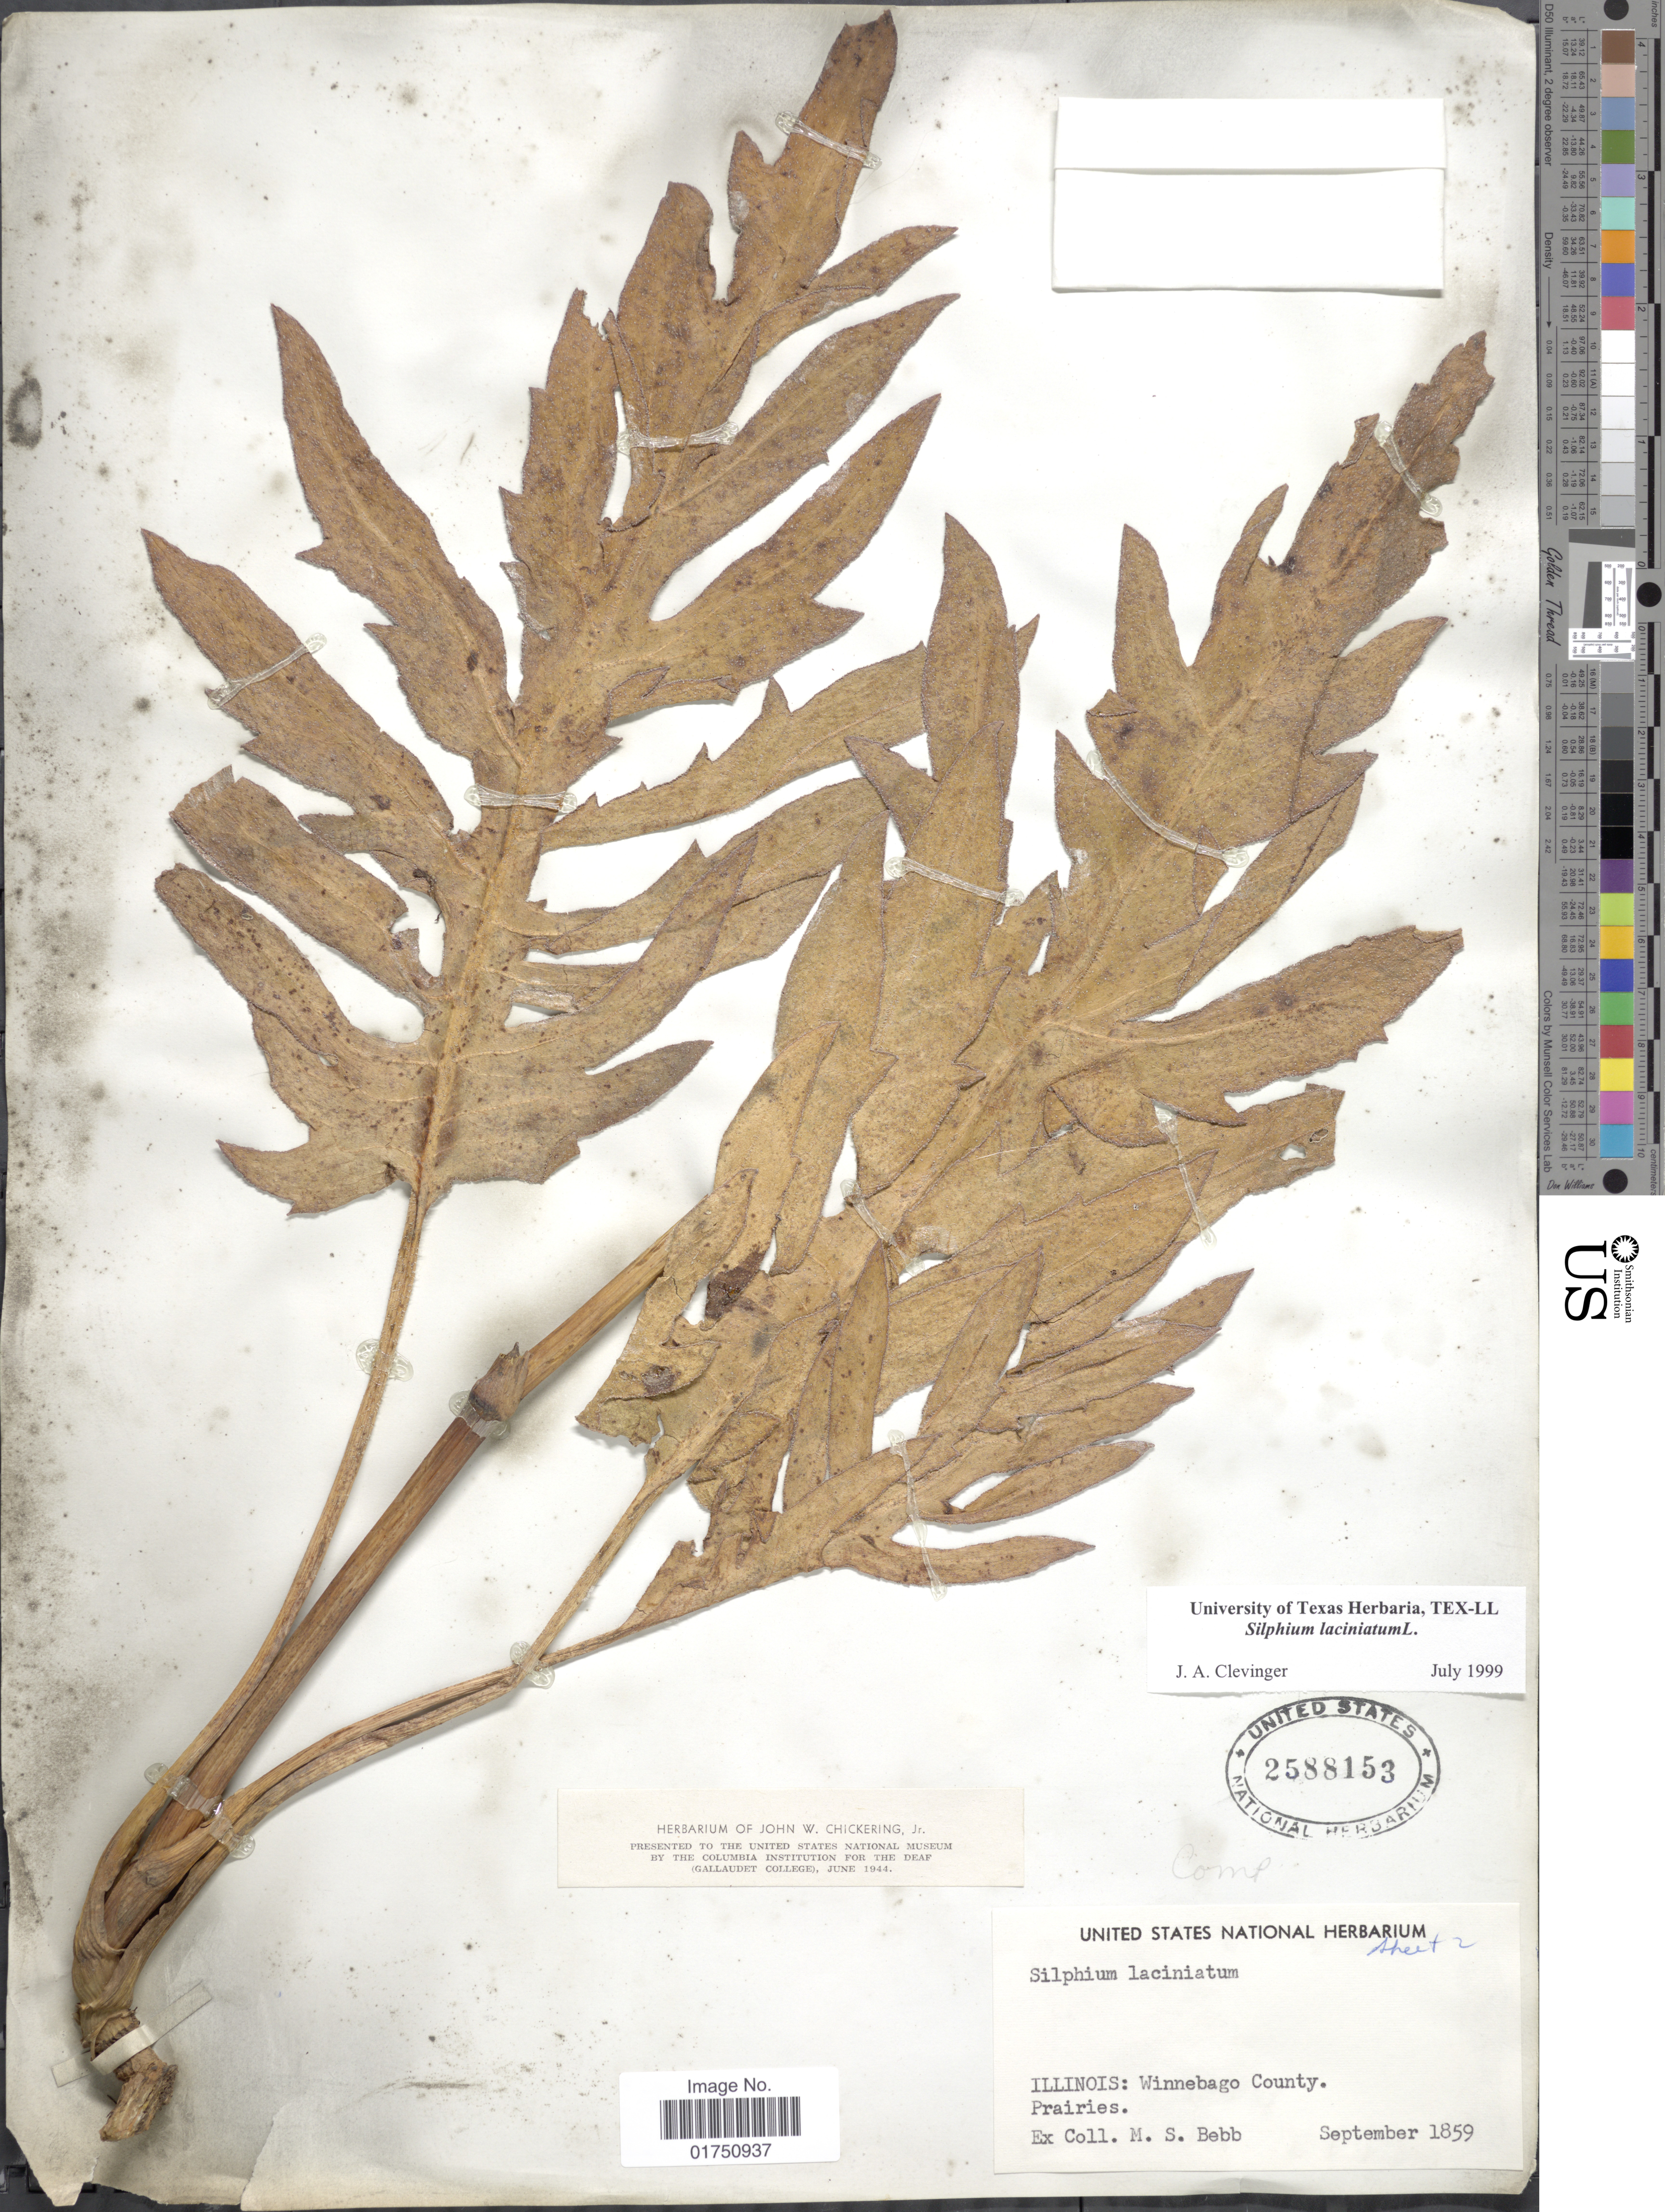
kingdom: Plantae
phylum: Tracheophyta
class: Magnoliopsida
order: Asterales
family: Asteraceae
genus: Silphium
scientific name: Silphium laciniatum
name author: L.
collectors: M. Bebb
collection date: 1859-09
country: United States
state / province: Illinois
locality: Illinois: Winnebago County. Prairies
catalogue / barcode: US 2588153